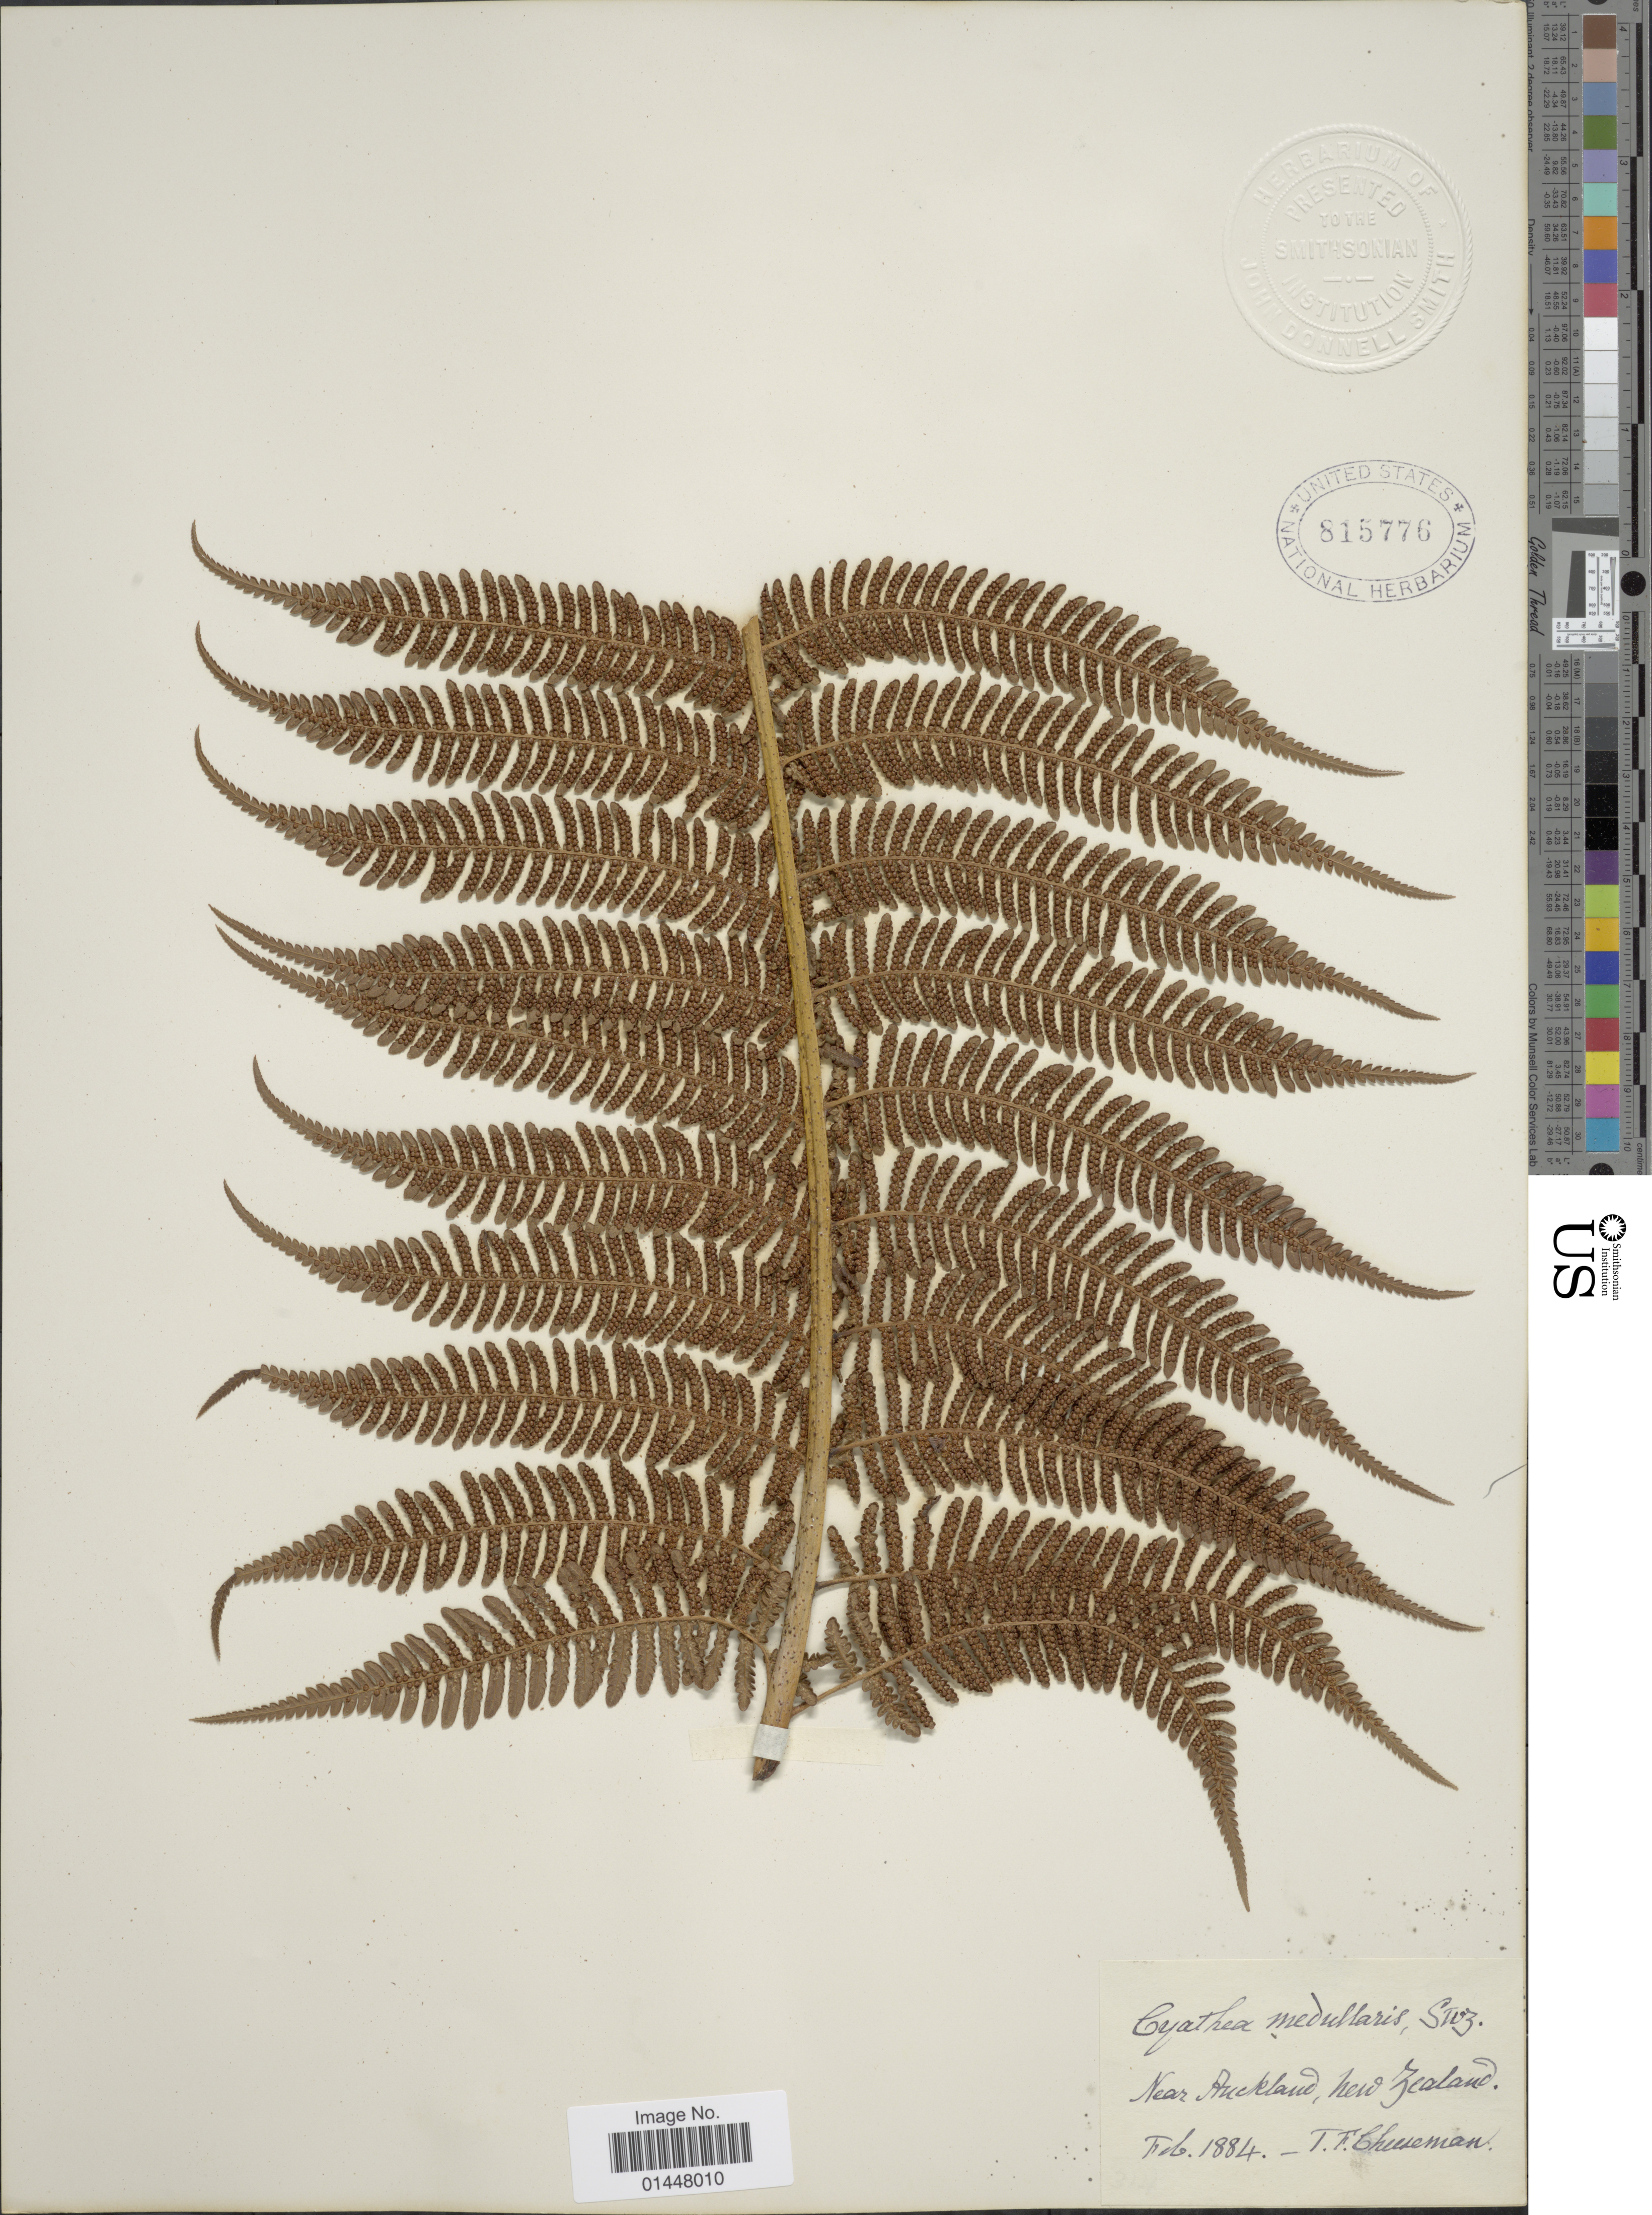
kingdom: Plantae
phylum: Tracheophyta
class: Polypodiopsida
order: Cyatheales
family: Cyatheaceae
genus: Sphaeropteris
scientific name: Sphaeropteris medullaris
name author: (G. Forst.) Bernh.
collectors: T. F. Cheeseman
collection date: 1884-02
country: New Zealand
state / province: Auckland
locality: Near Auckland, New Zealand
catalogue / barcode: US 815776